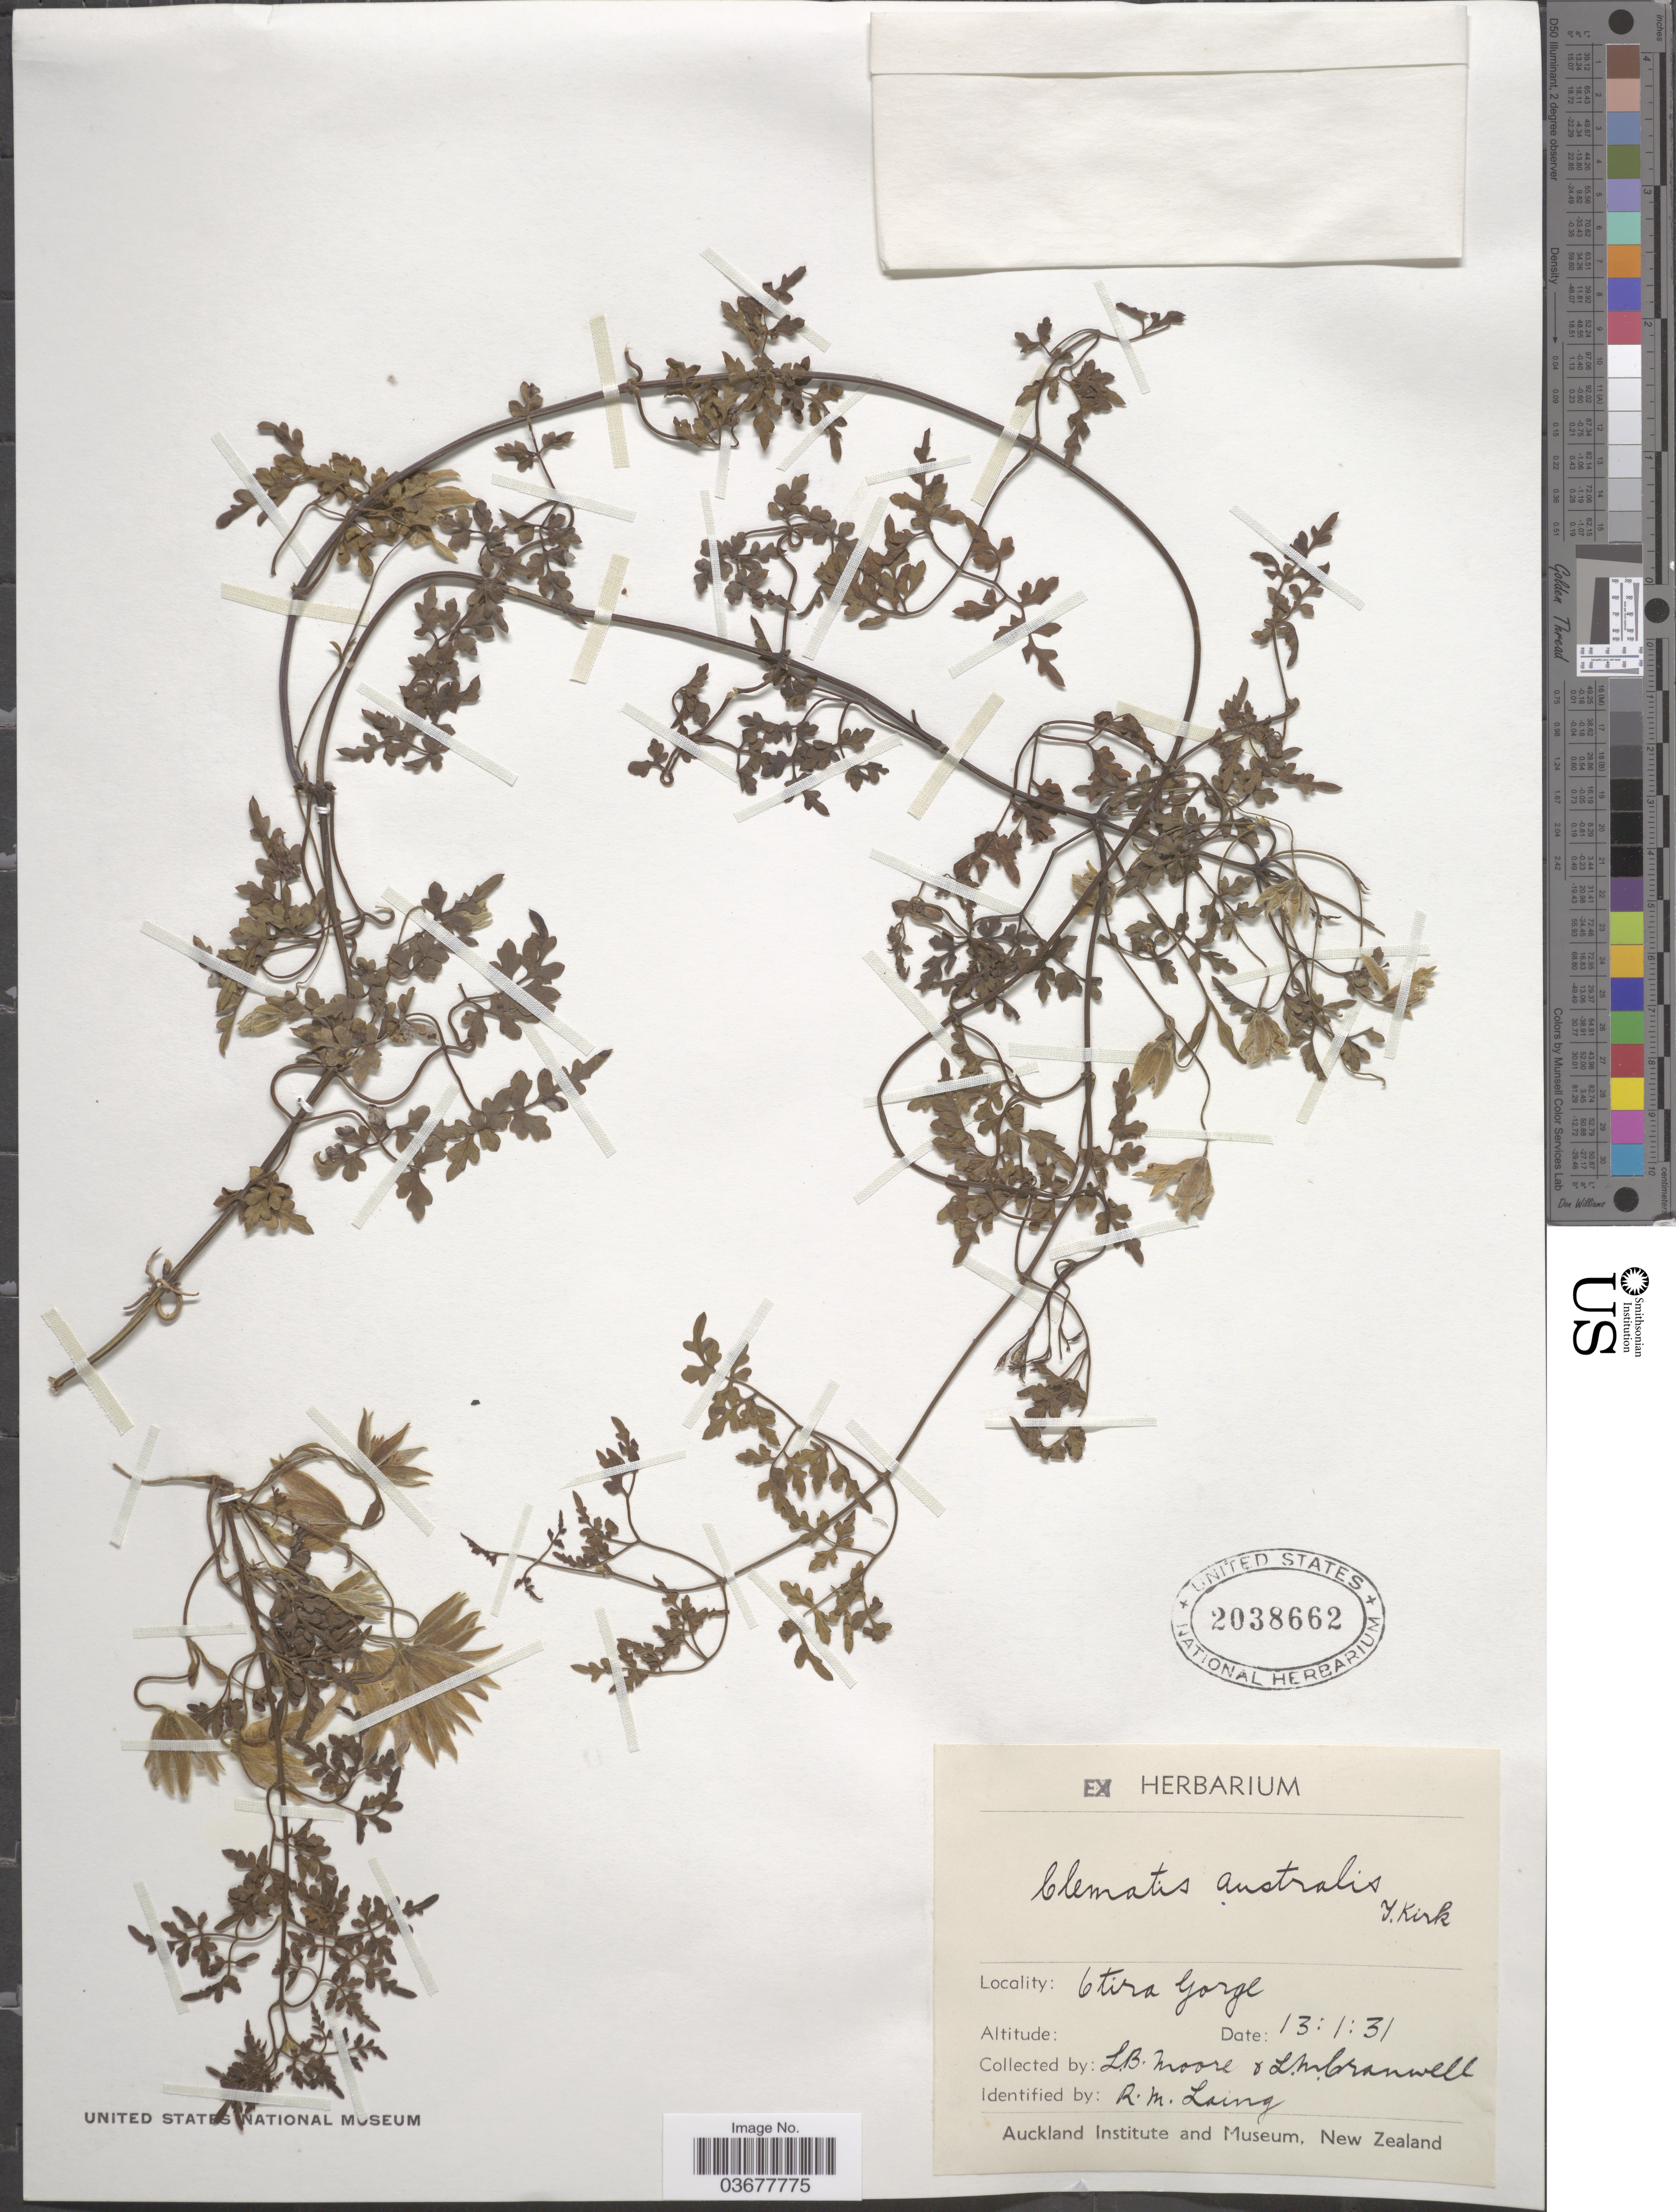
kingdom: Plantae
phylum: Tracheophyta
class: Magnoliopsida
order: Ranunculales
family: Ranunculaceae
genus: Clematis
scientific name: Clematis australis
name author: Kirk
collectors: L. Moore & L. Cranwell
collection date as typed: Transcribed d/m/y: 13/1/31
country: New Zealand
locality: Otira Gorge.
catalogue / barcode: US 2038662